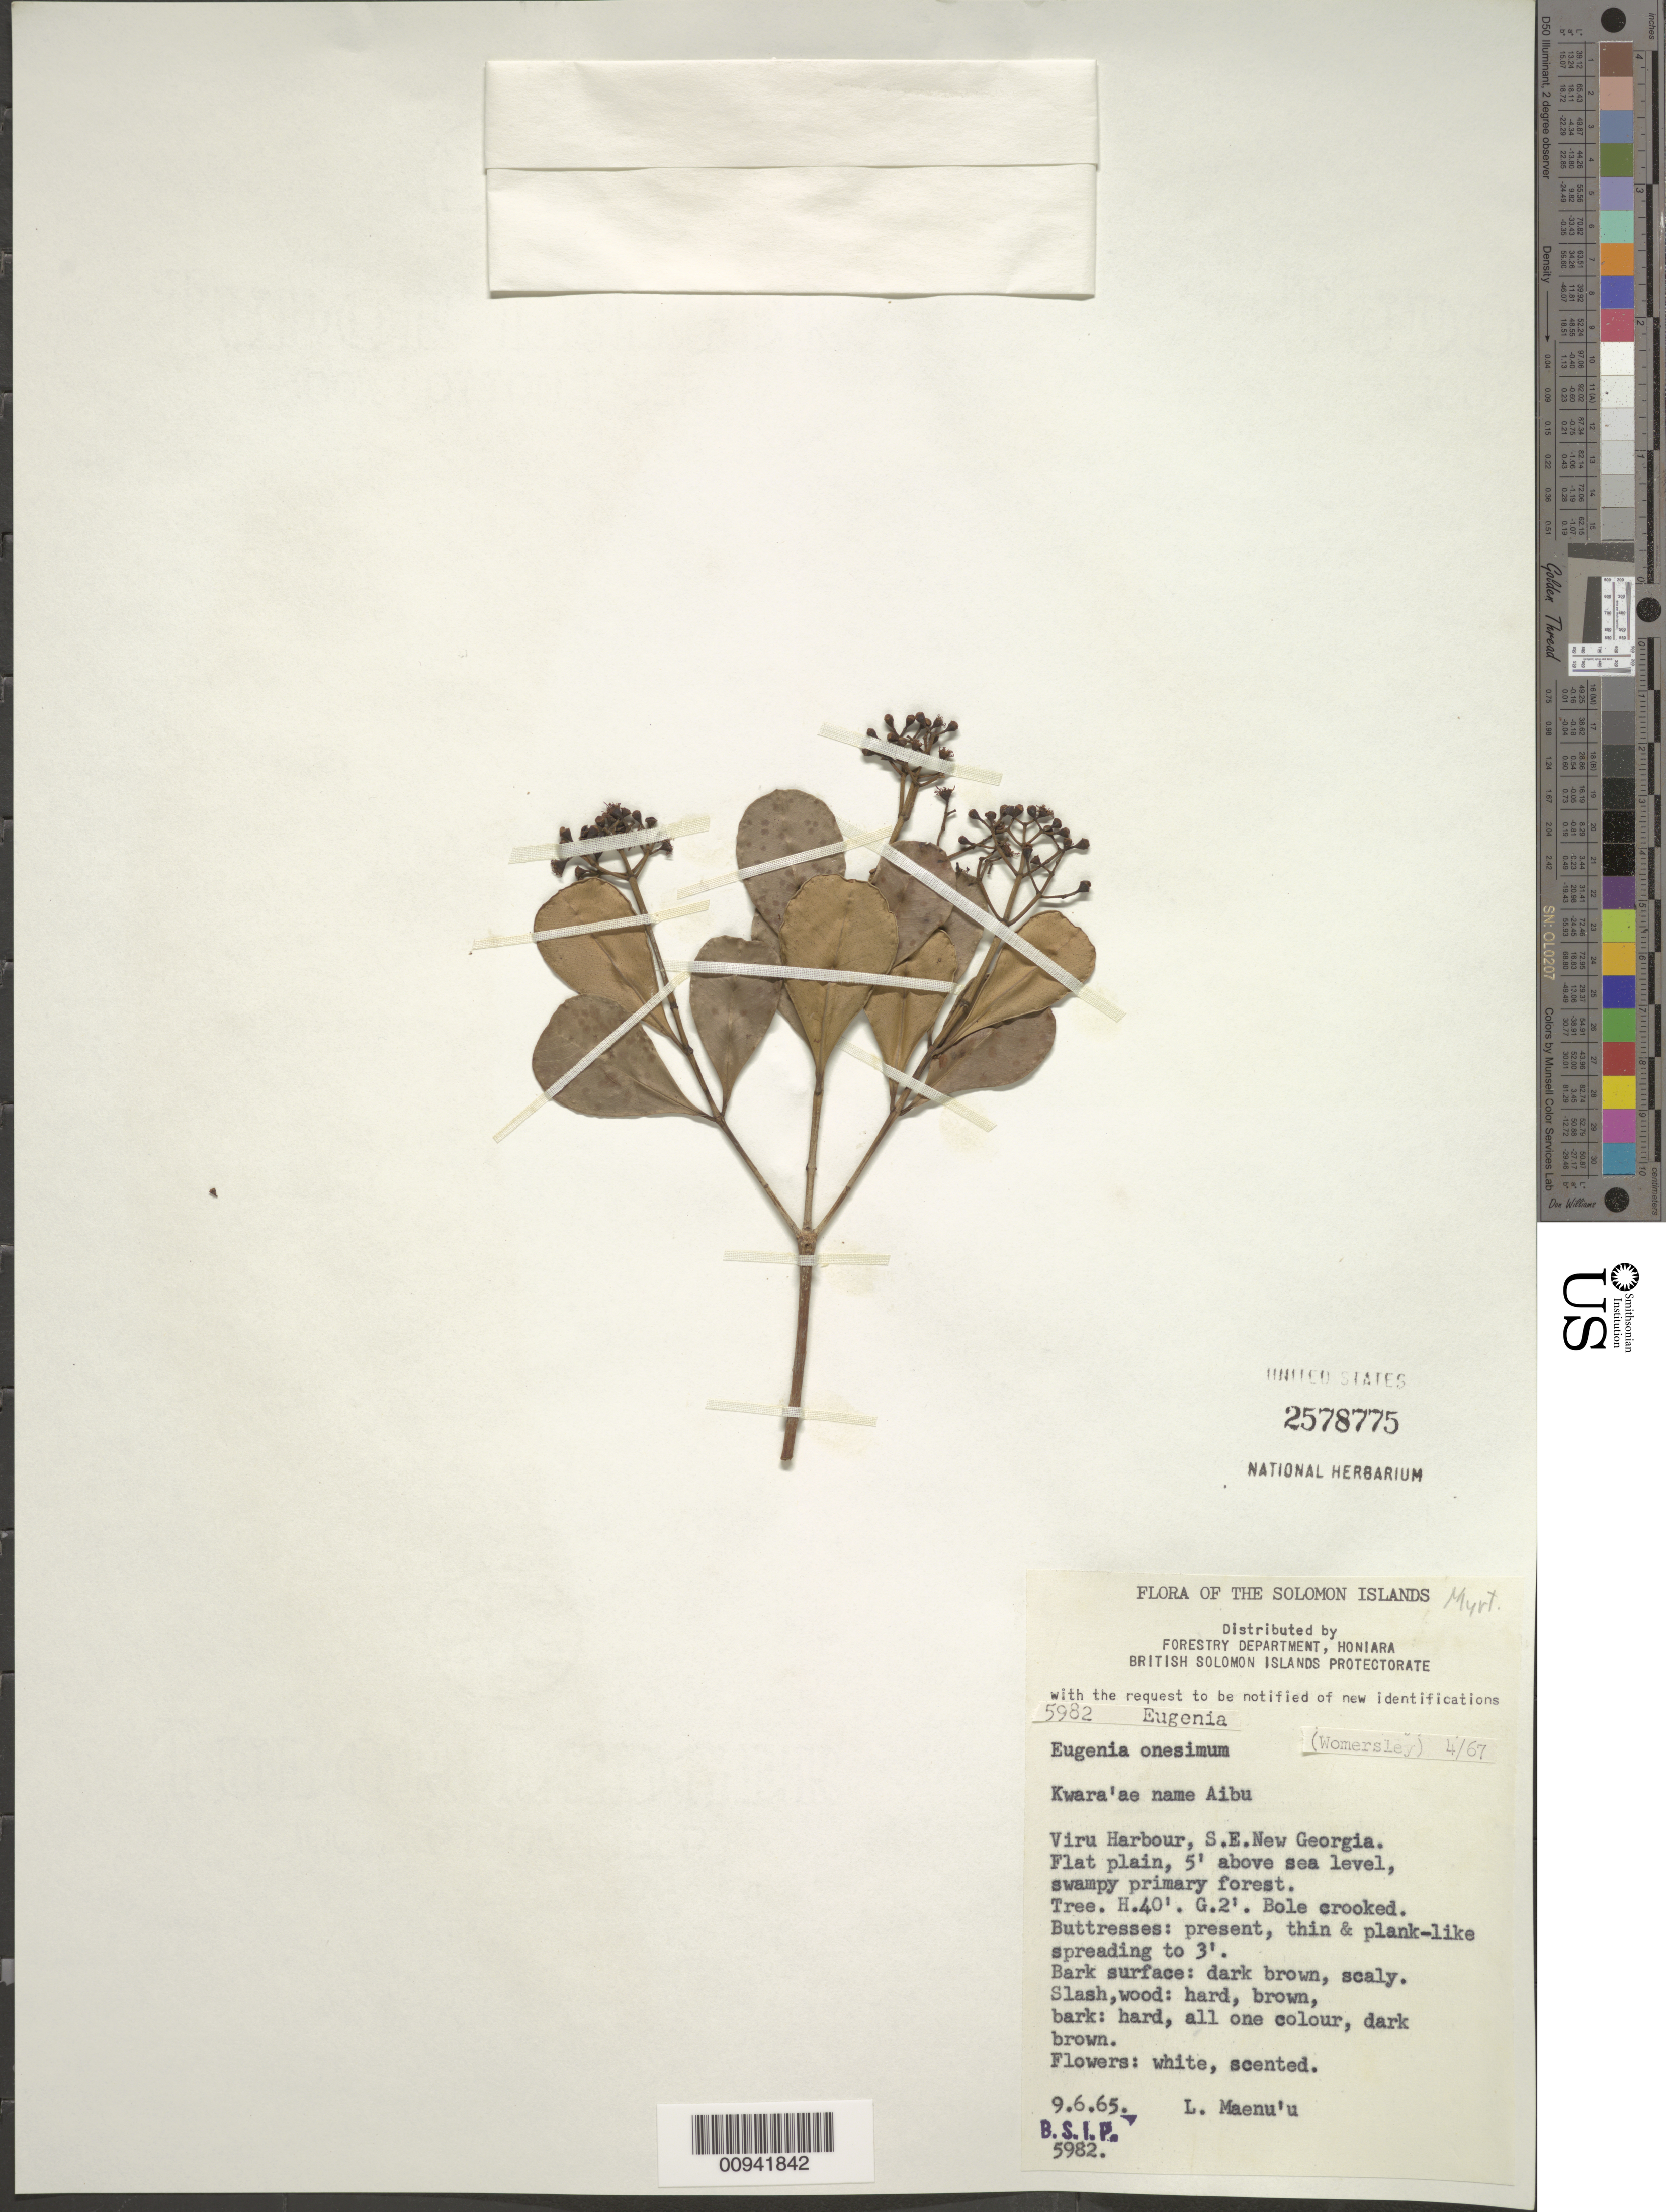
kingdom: Plantae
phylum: Tracheophyta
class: Magnoliopsida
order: Myrtales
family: Myrtaceae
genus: Syzygium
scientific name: Syzygium effusum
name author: (A. Gray) K. Müller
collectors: L. Maenu'u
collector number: BSIP 5982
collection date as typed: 09 Jun 1965 or 06 Sep 1965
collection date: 1965-06-09 or 1965-09-06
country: Solomon Islands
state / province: Western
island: New Georgia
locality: Viru Harbour, S.E. New Georgia.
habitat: Flat plain, swampy primary forest.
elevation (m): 2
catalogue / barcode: US 2578775